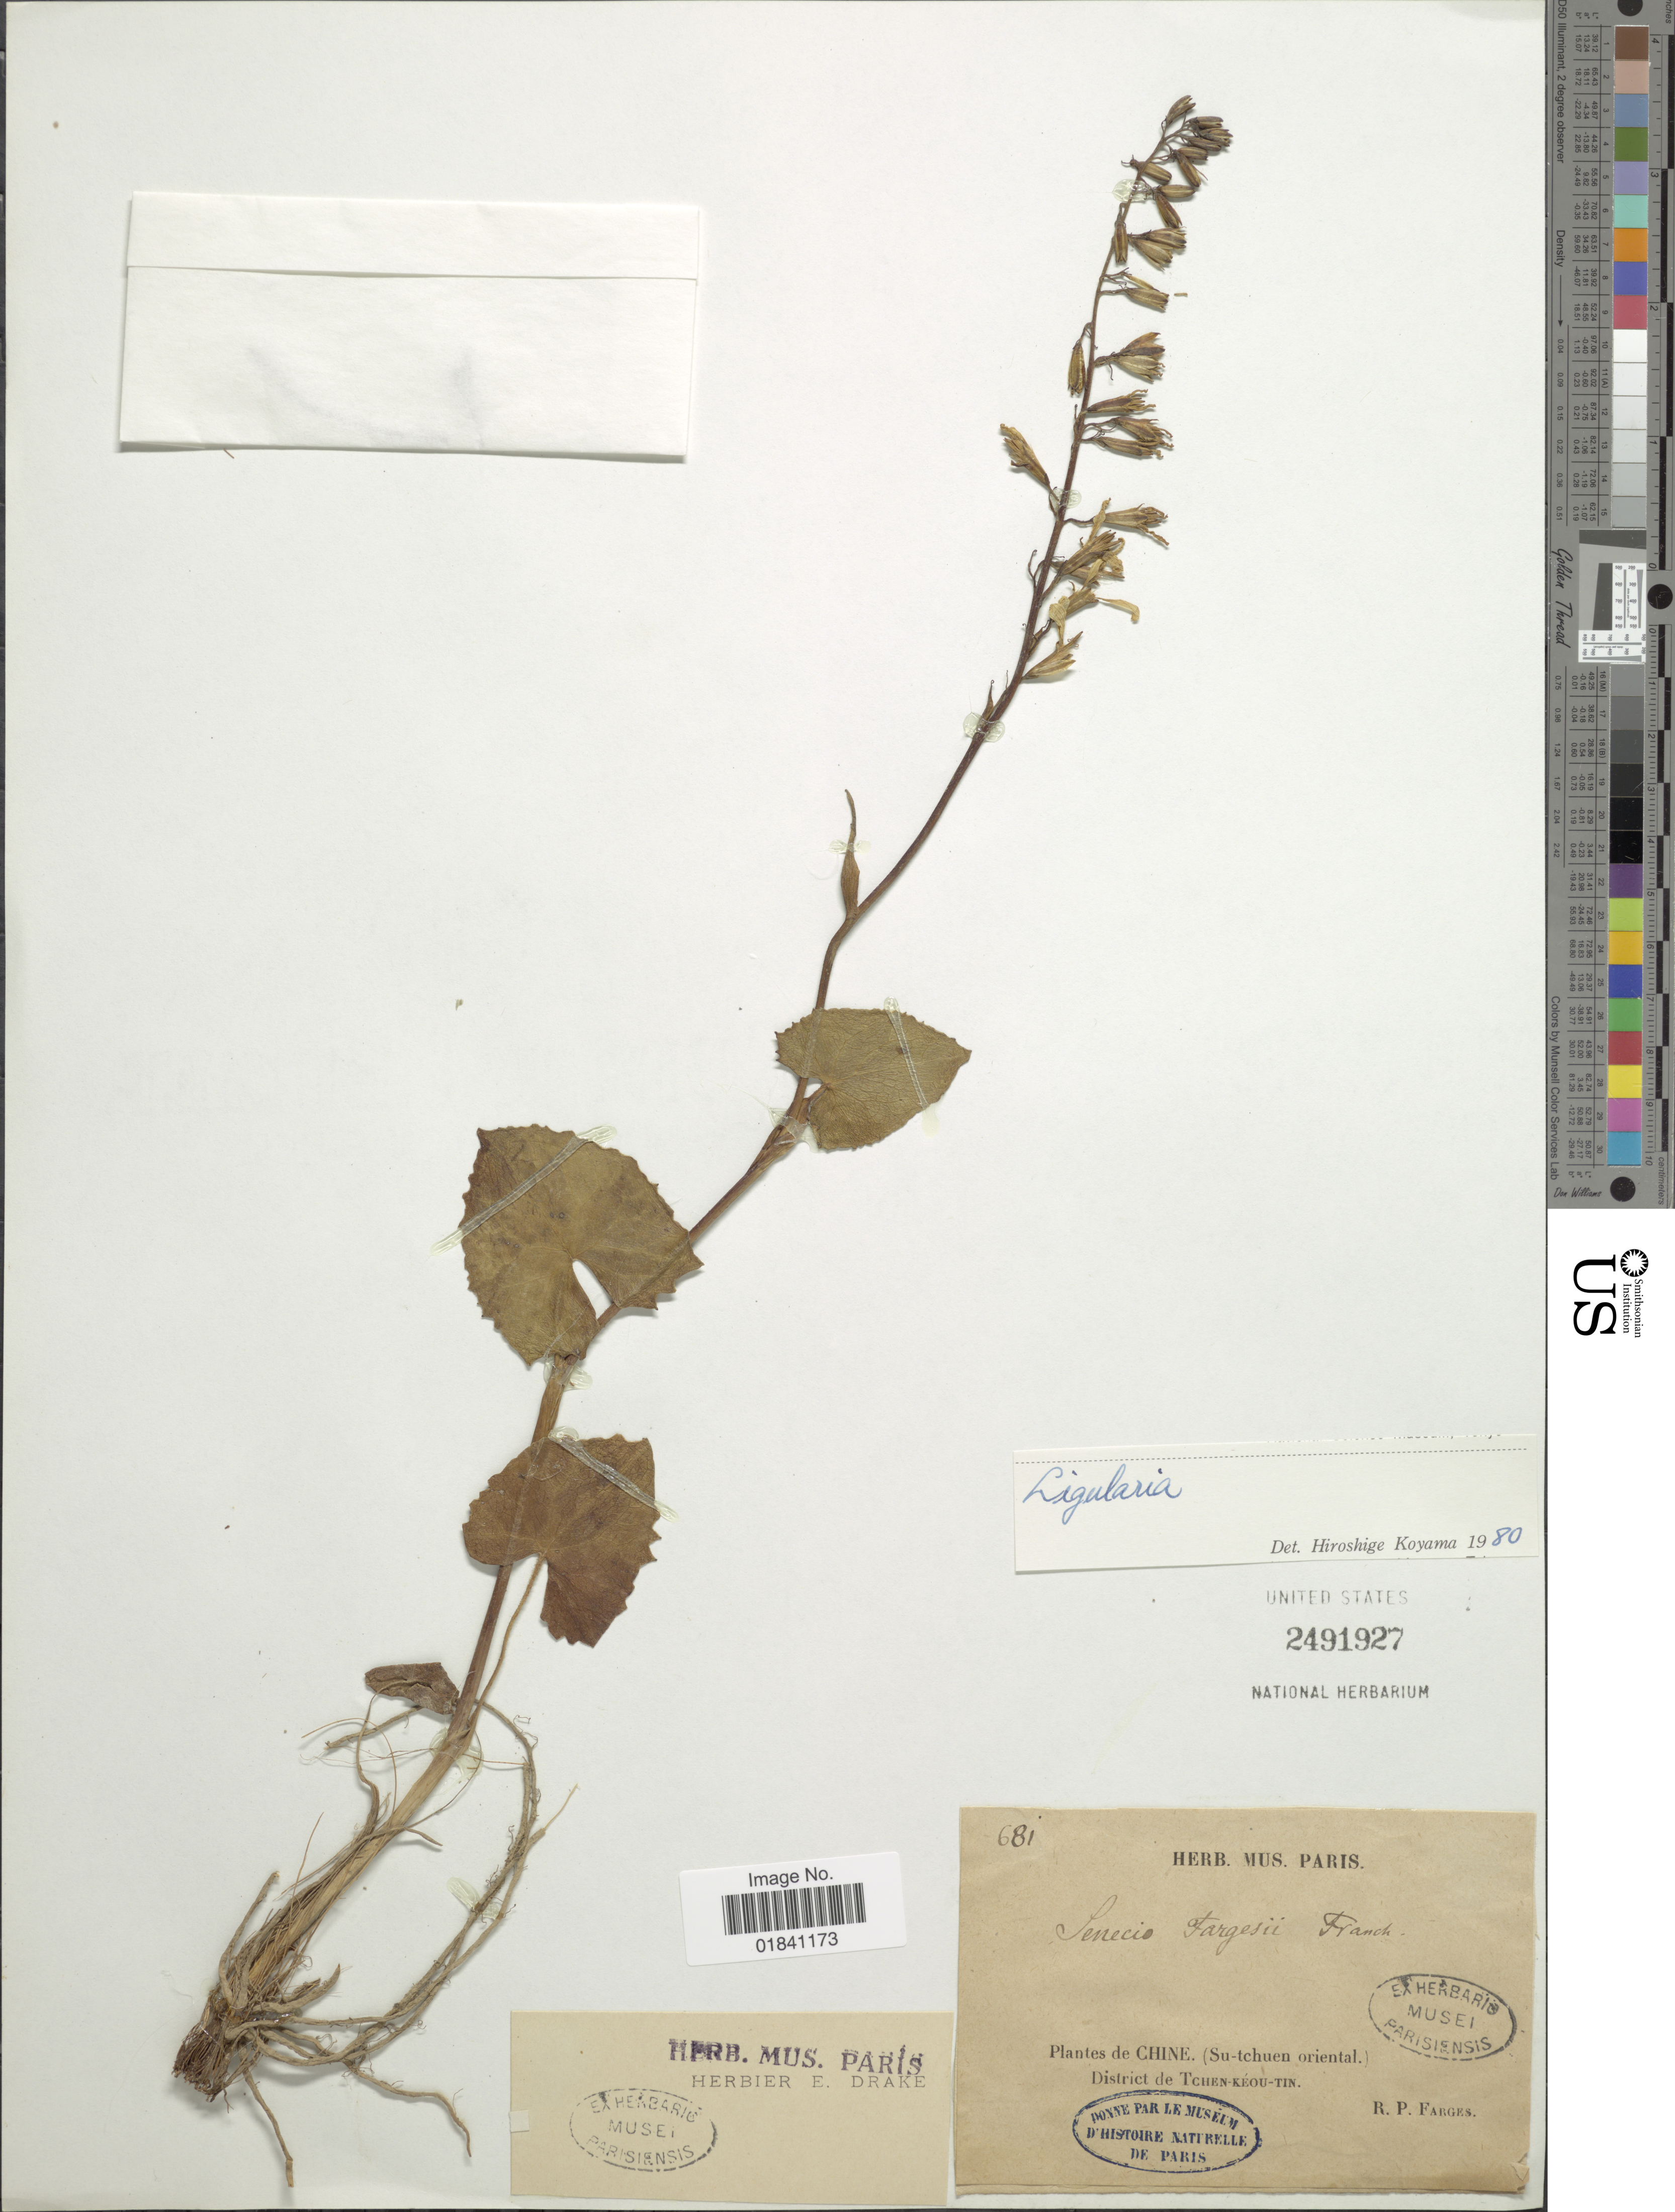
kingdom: Plantae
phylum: Tracheophyta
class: Magnoliopsida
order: Asterales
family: Asteraceae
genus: Ligularia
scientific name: Ligularia fargesii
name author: (Franch.) Diels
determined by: Ren, C.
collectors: P. G. Farges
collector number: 681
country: China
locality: Su-tchuen oriental. District de Tchen-keou-tin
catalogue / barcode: US 2491927